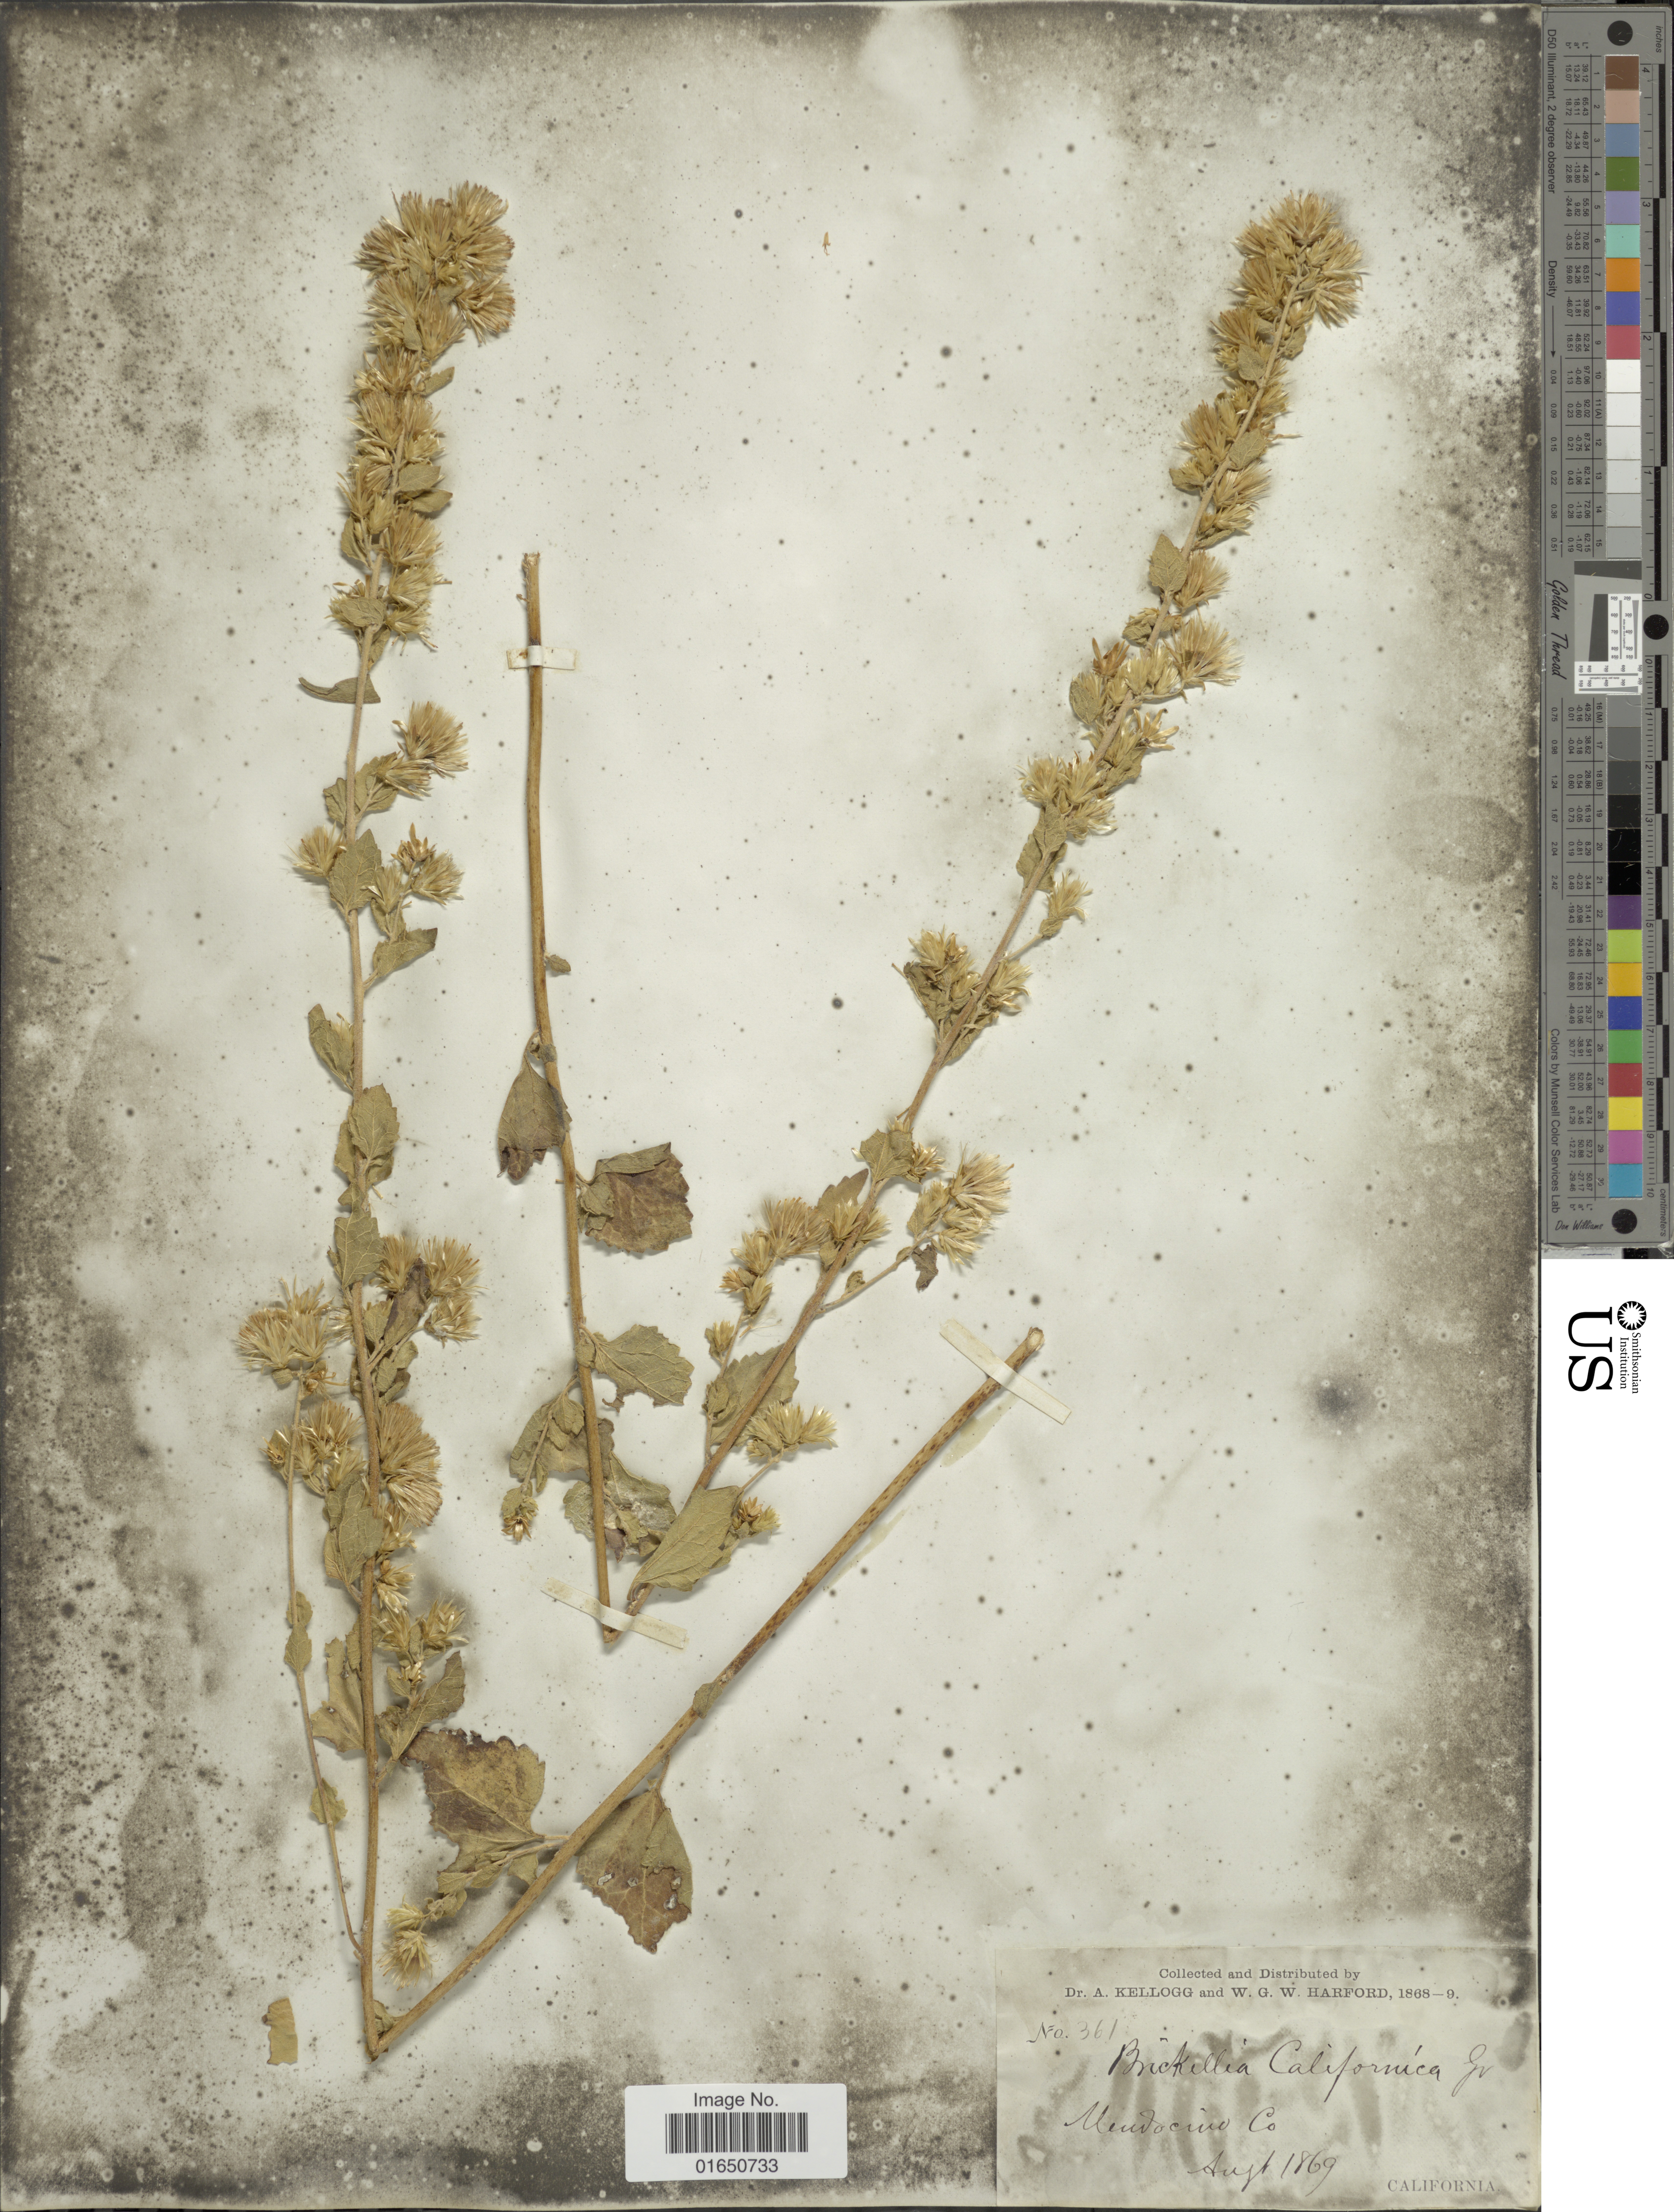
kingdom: Plantae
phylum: Tracheophyta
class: Magnoliopsida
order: Asterales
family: Asteraceae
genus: Brickellia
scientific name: Brickellia californica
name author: (Torr. & A. Gray) A. Gray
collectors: A. Kellogg & W. G. W. Harford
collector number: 361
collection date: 1869-08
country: United States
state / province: California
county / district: Mendocino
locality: Mendocina Co.